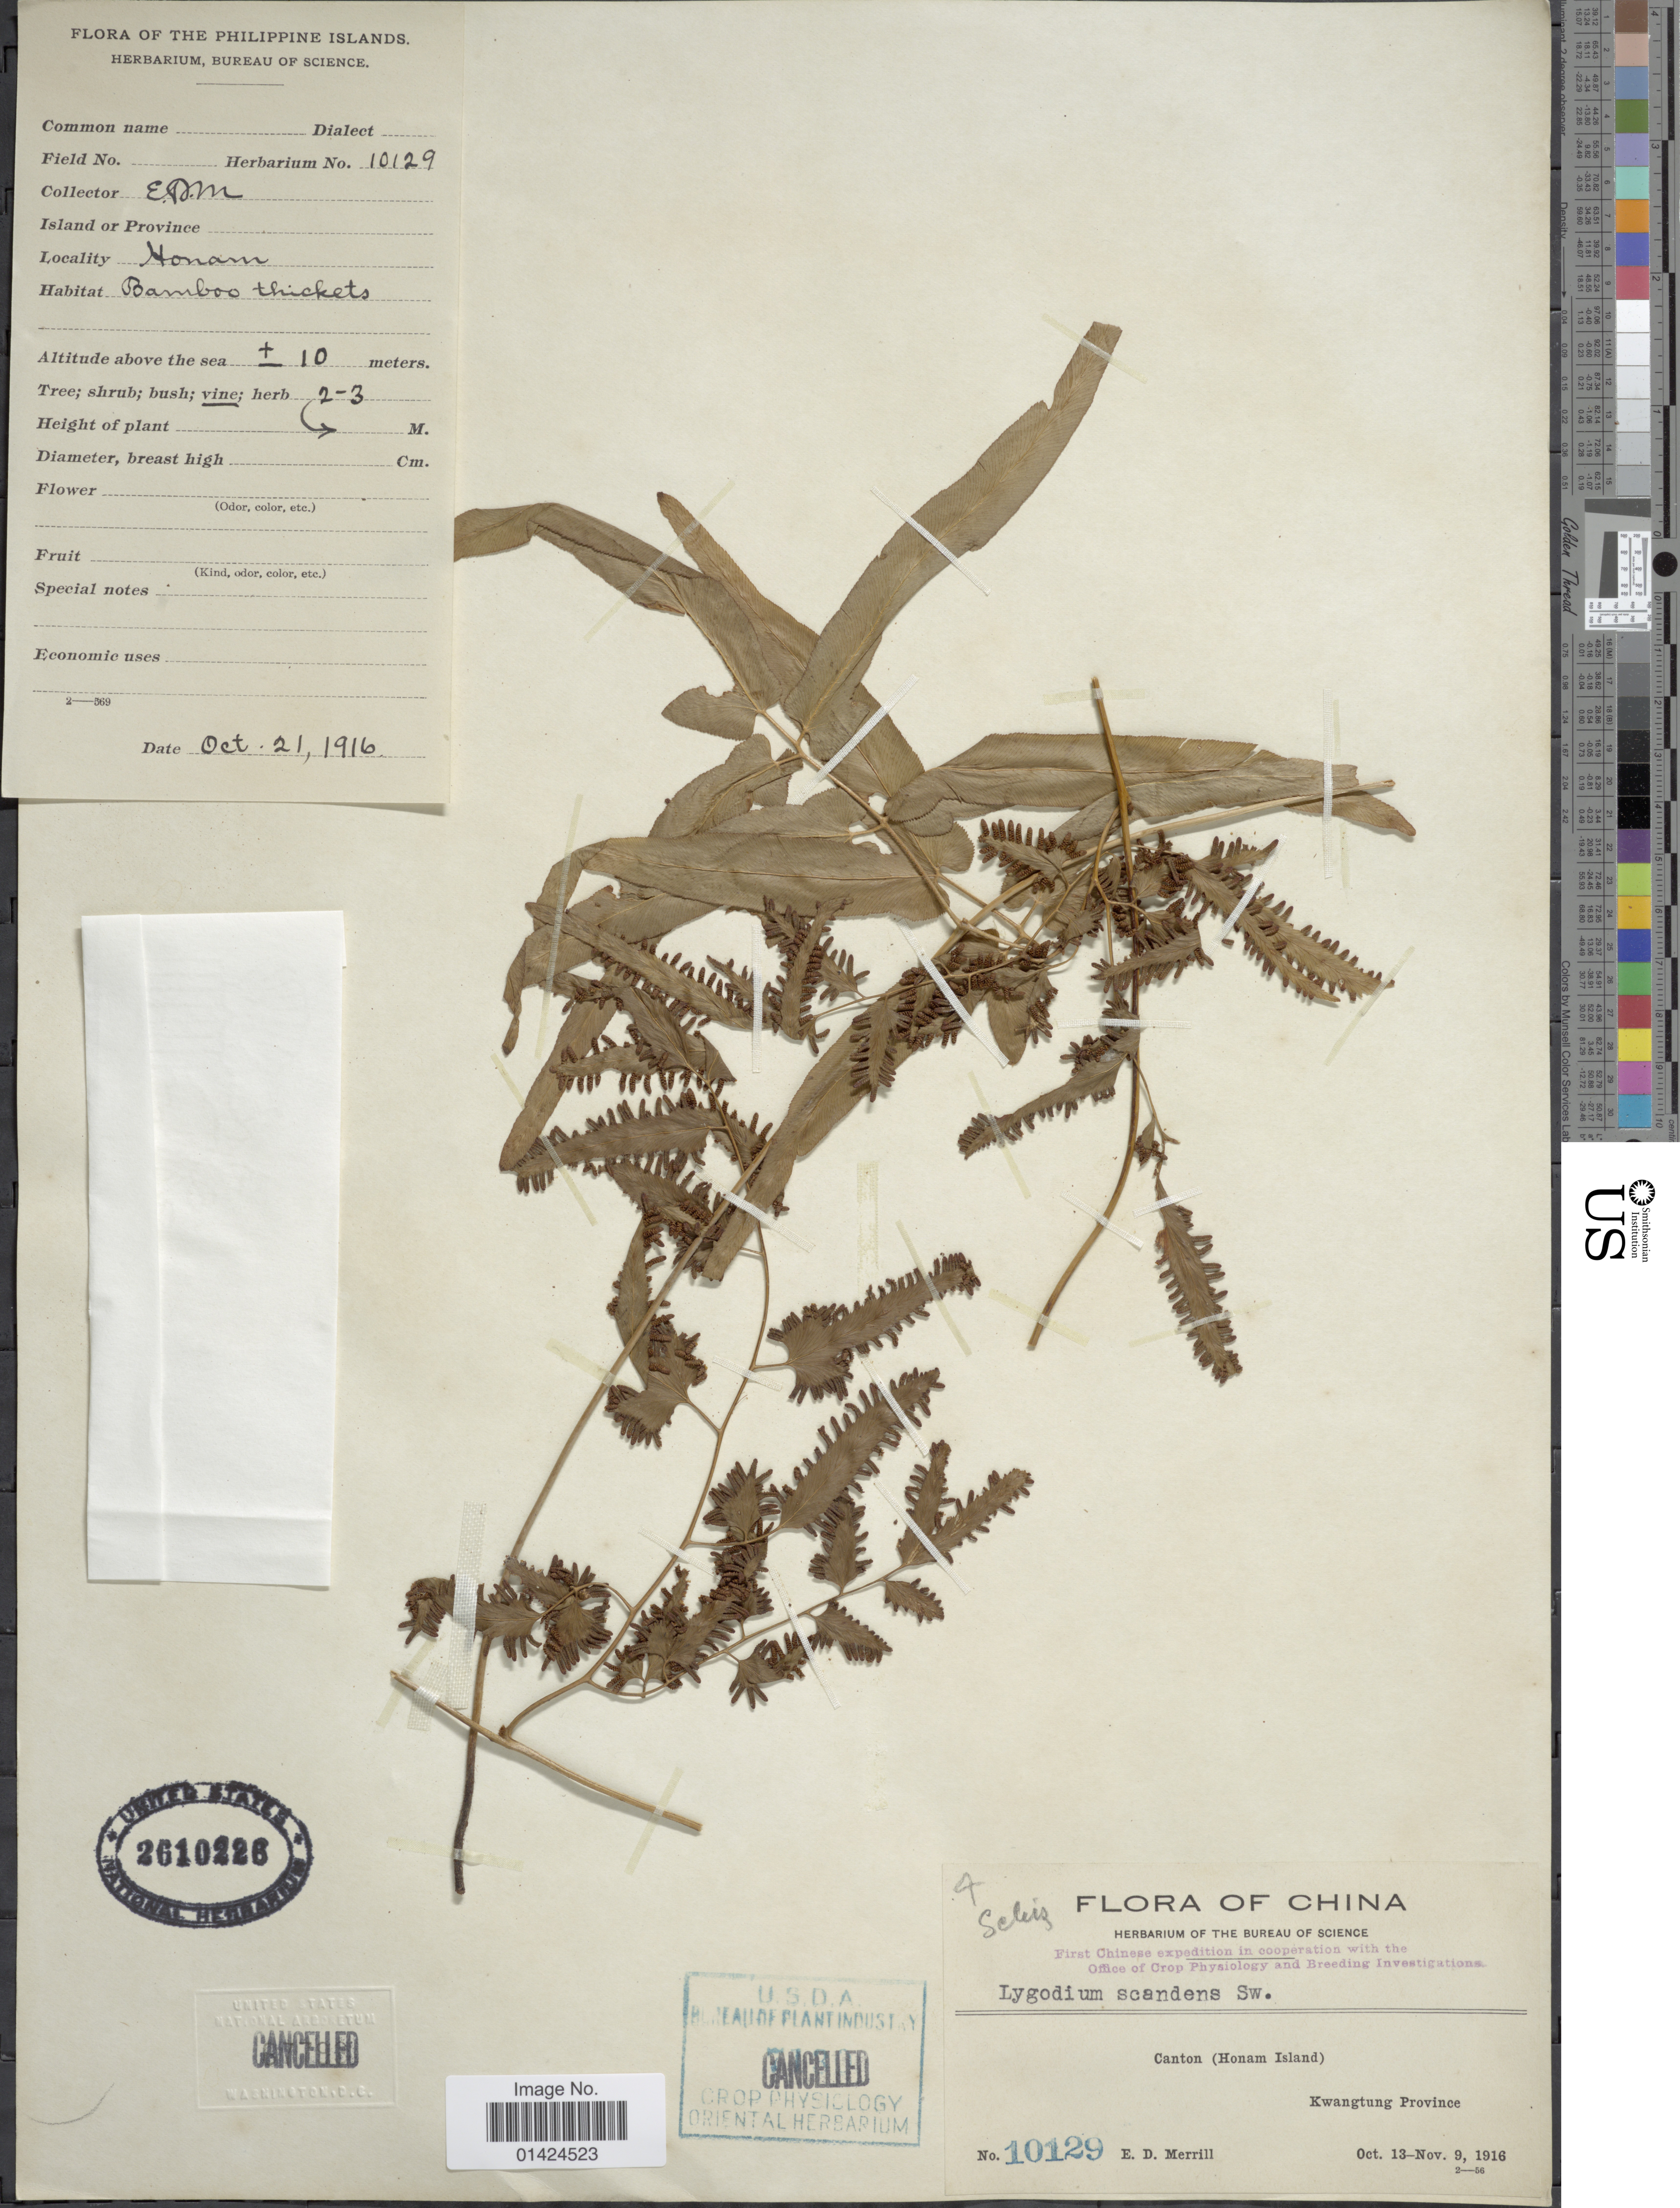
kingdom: Plantae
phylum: Tracheophyta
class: Polypodiopsida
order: Schizaeales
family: Lygodiaceae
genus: Lygodium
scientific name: Lygodium microphyllum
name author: (Cav.) R. Br.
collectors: E. D. Merrill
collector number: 10129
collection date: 1916-10-21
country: China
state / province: Guangdong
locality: Kwangtung province. Honam.Canton (Honam Island).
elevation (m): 10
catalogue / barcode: US 2610226